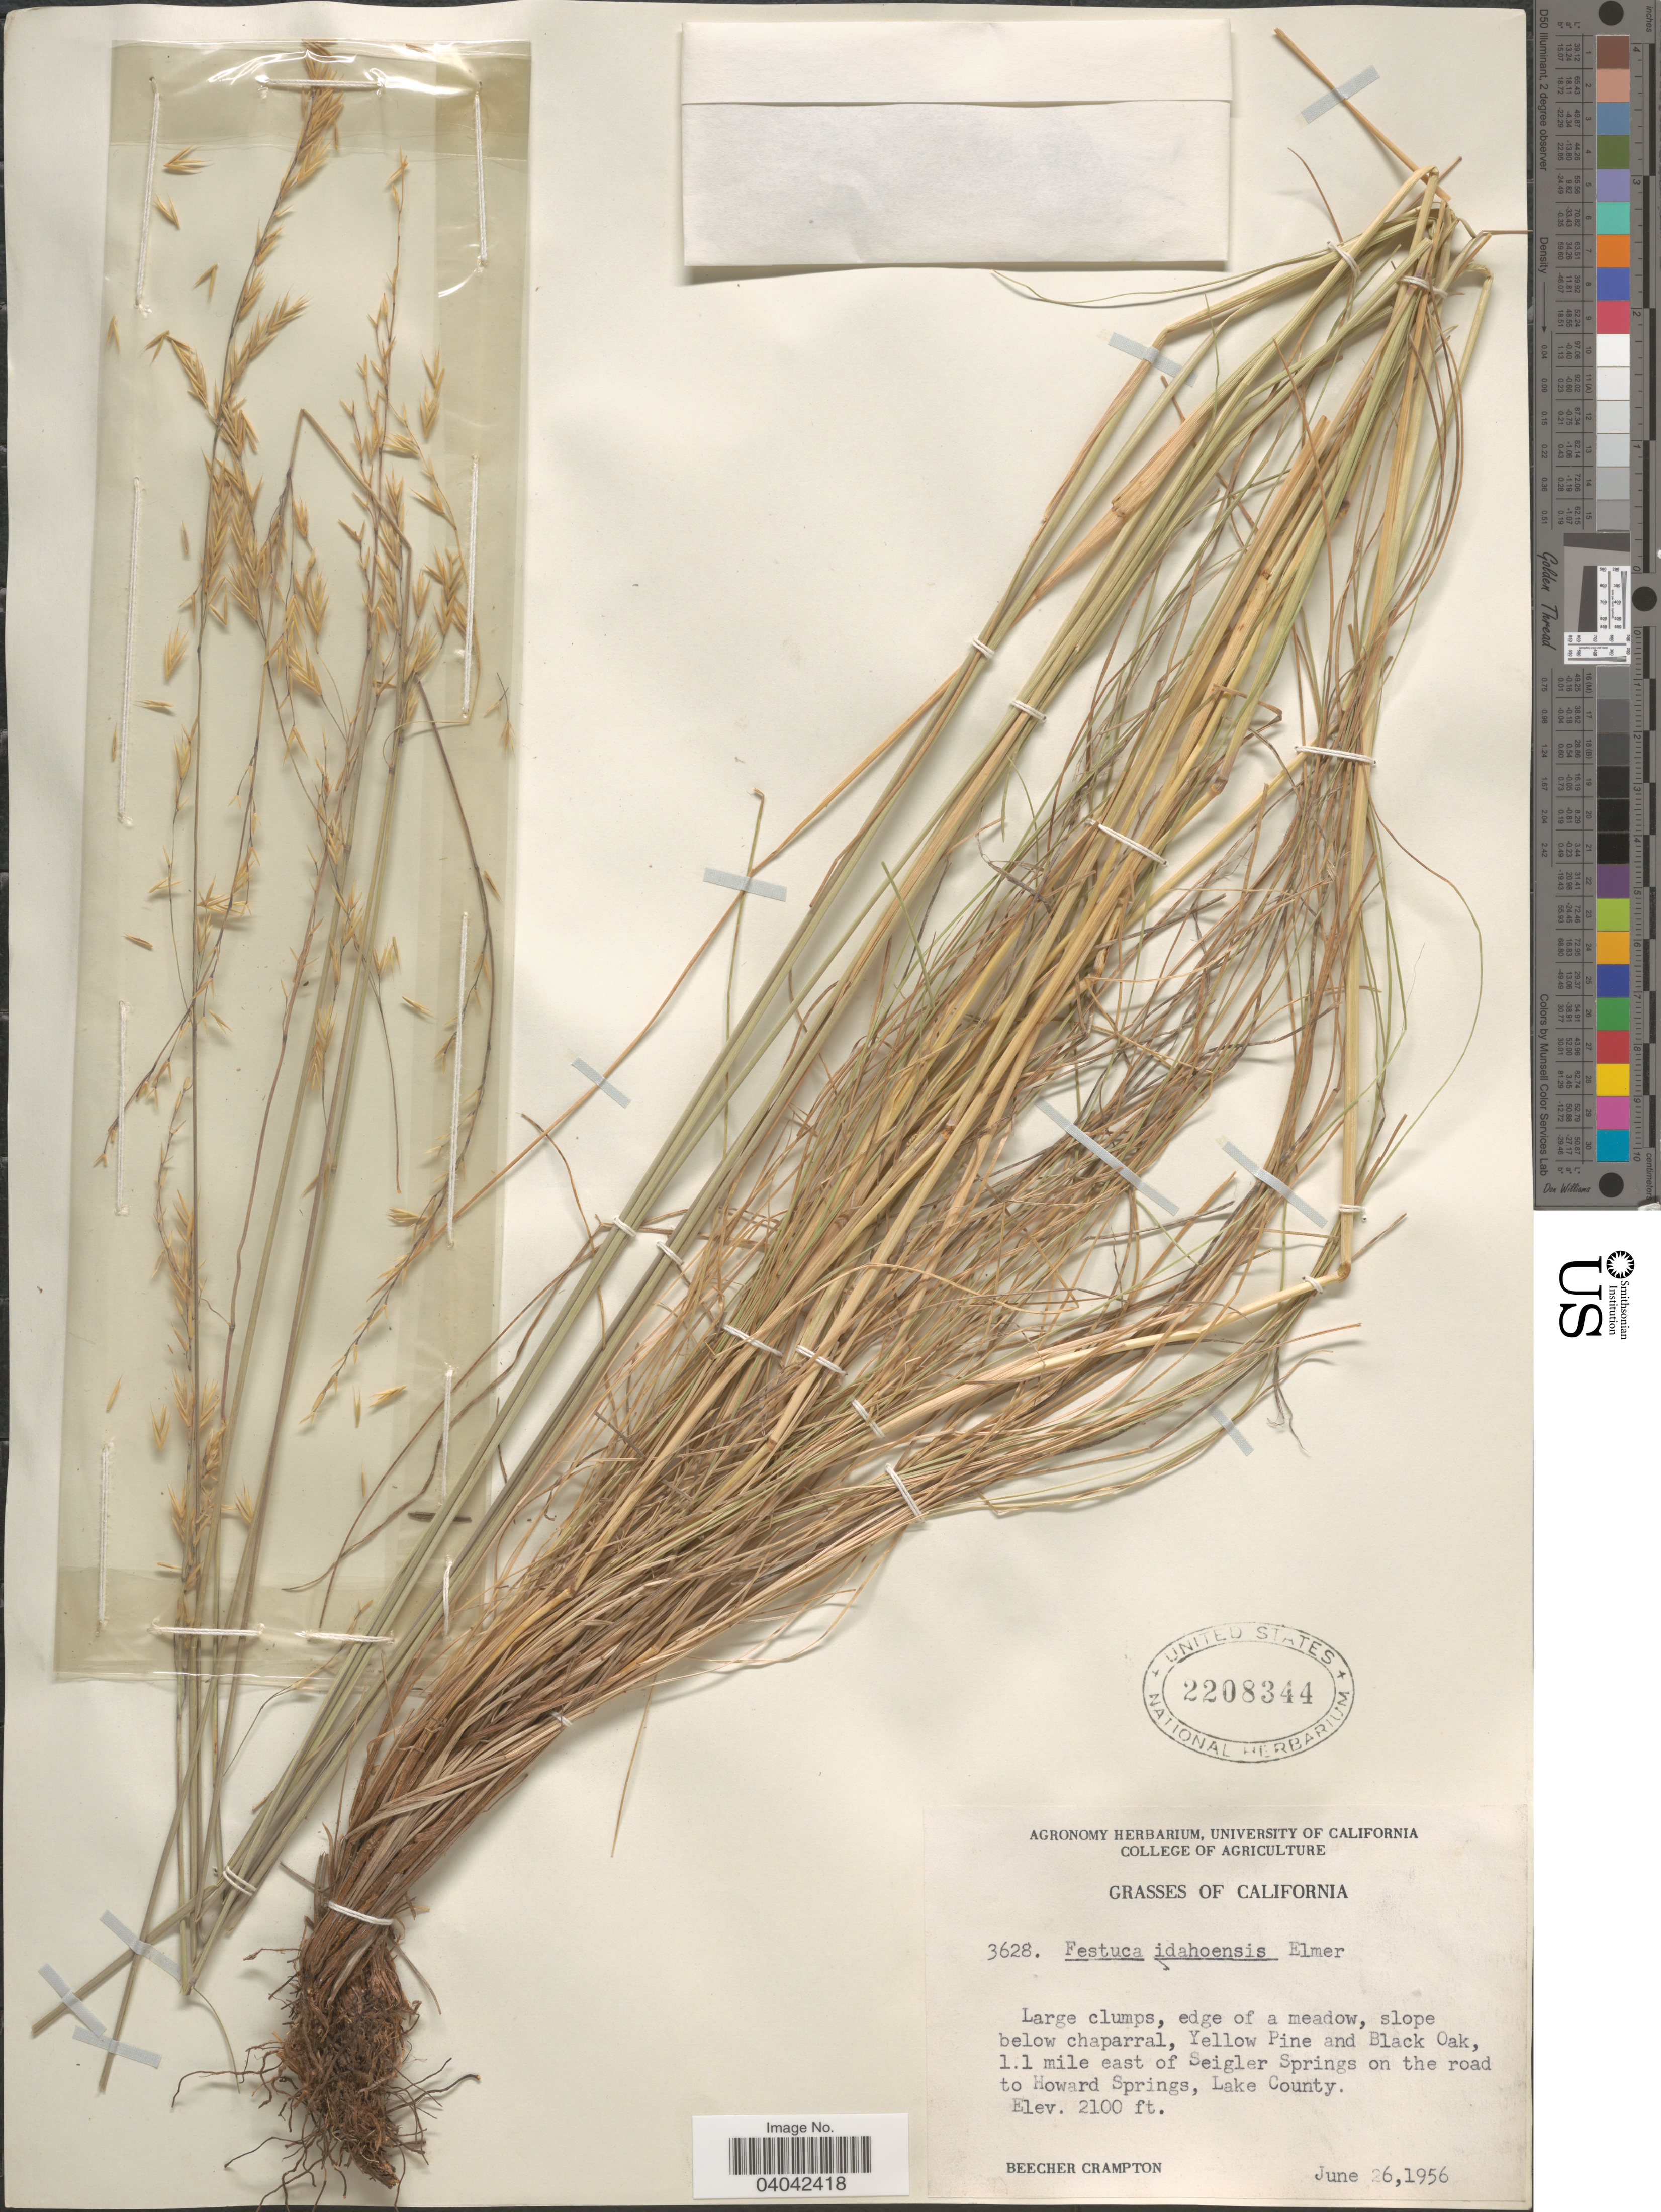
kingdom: Plantae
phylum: Tracheophyta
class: Liliopsida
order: Poales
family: Poaceae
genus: Festuca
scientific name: Festuca idahoensis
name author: Elmer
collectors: B. Crampton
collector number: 3628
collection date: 1956-06-26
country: United States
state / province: California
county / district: Lake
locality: Edge of a meadow, slope below chaparral, Yellow Pine and Black Oak, 1.1 mile east of Seigler Springs on the road to Howard Springs, Lake County.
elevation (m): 640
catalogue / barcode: US 2208344